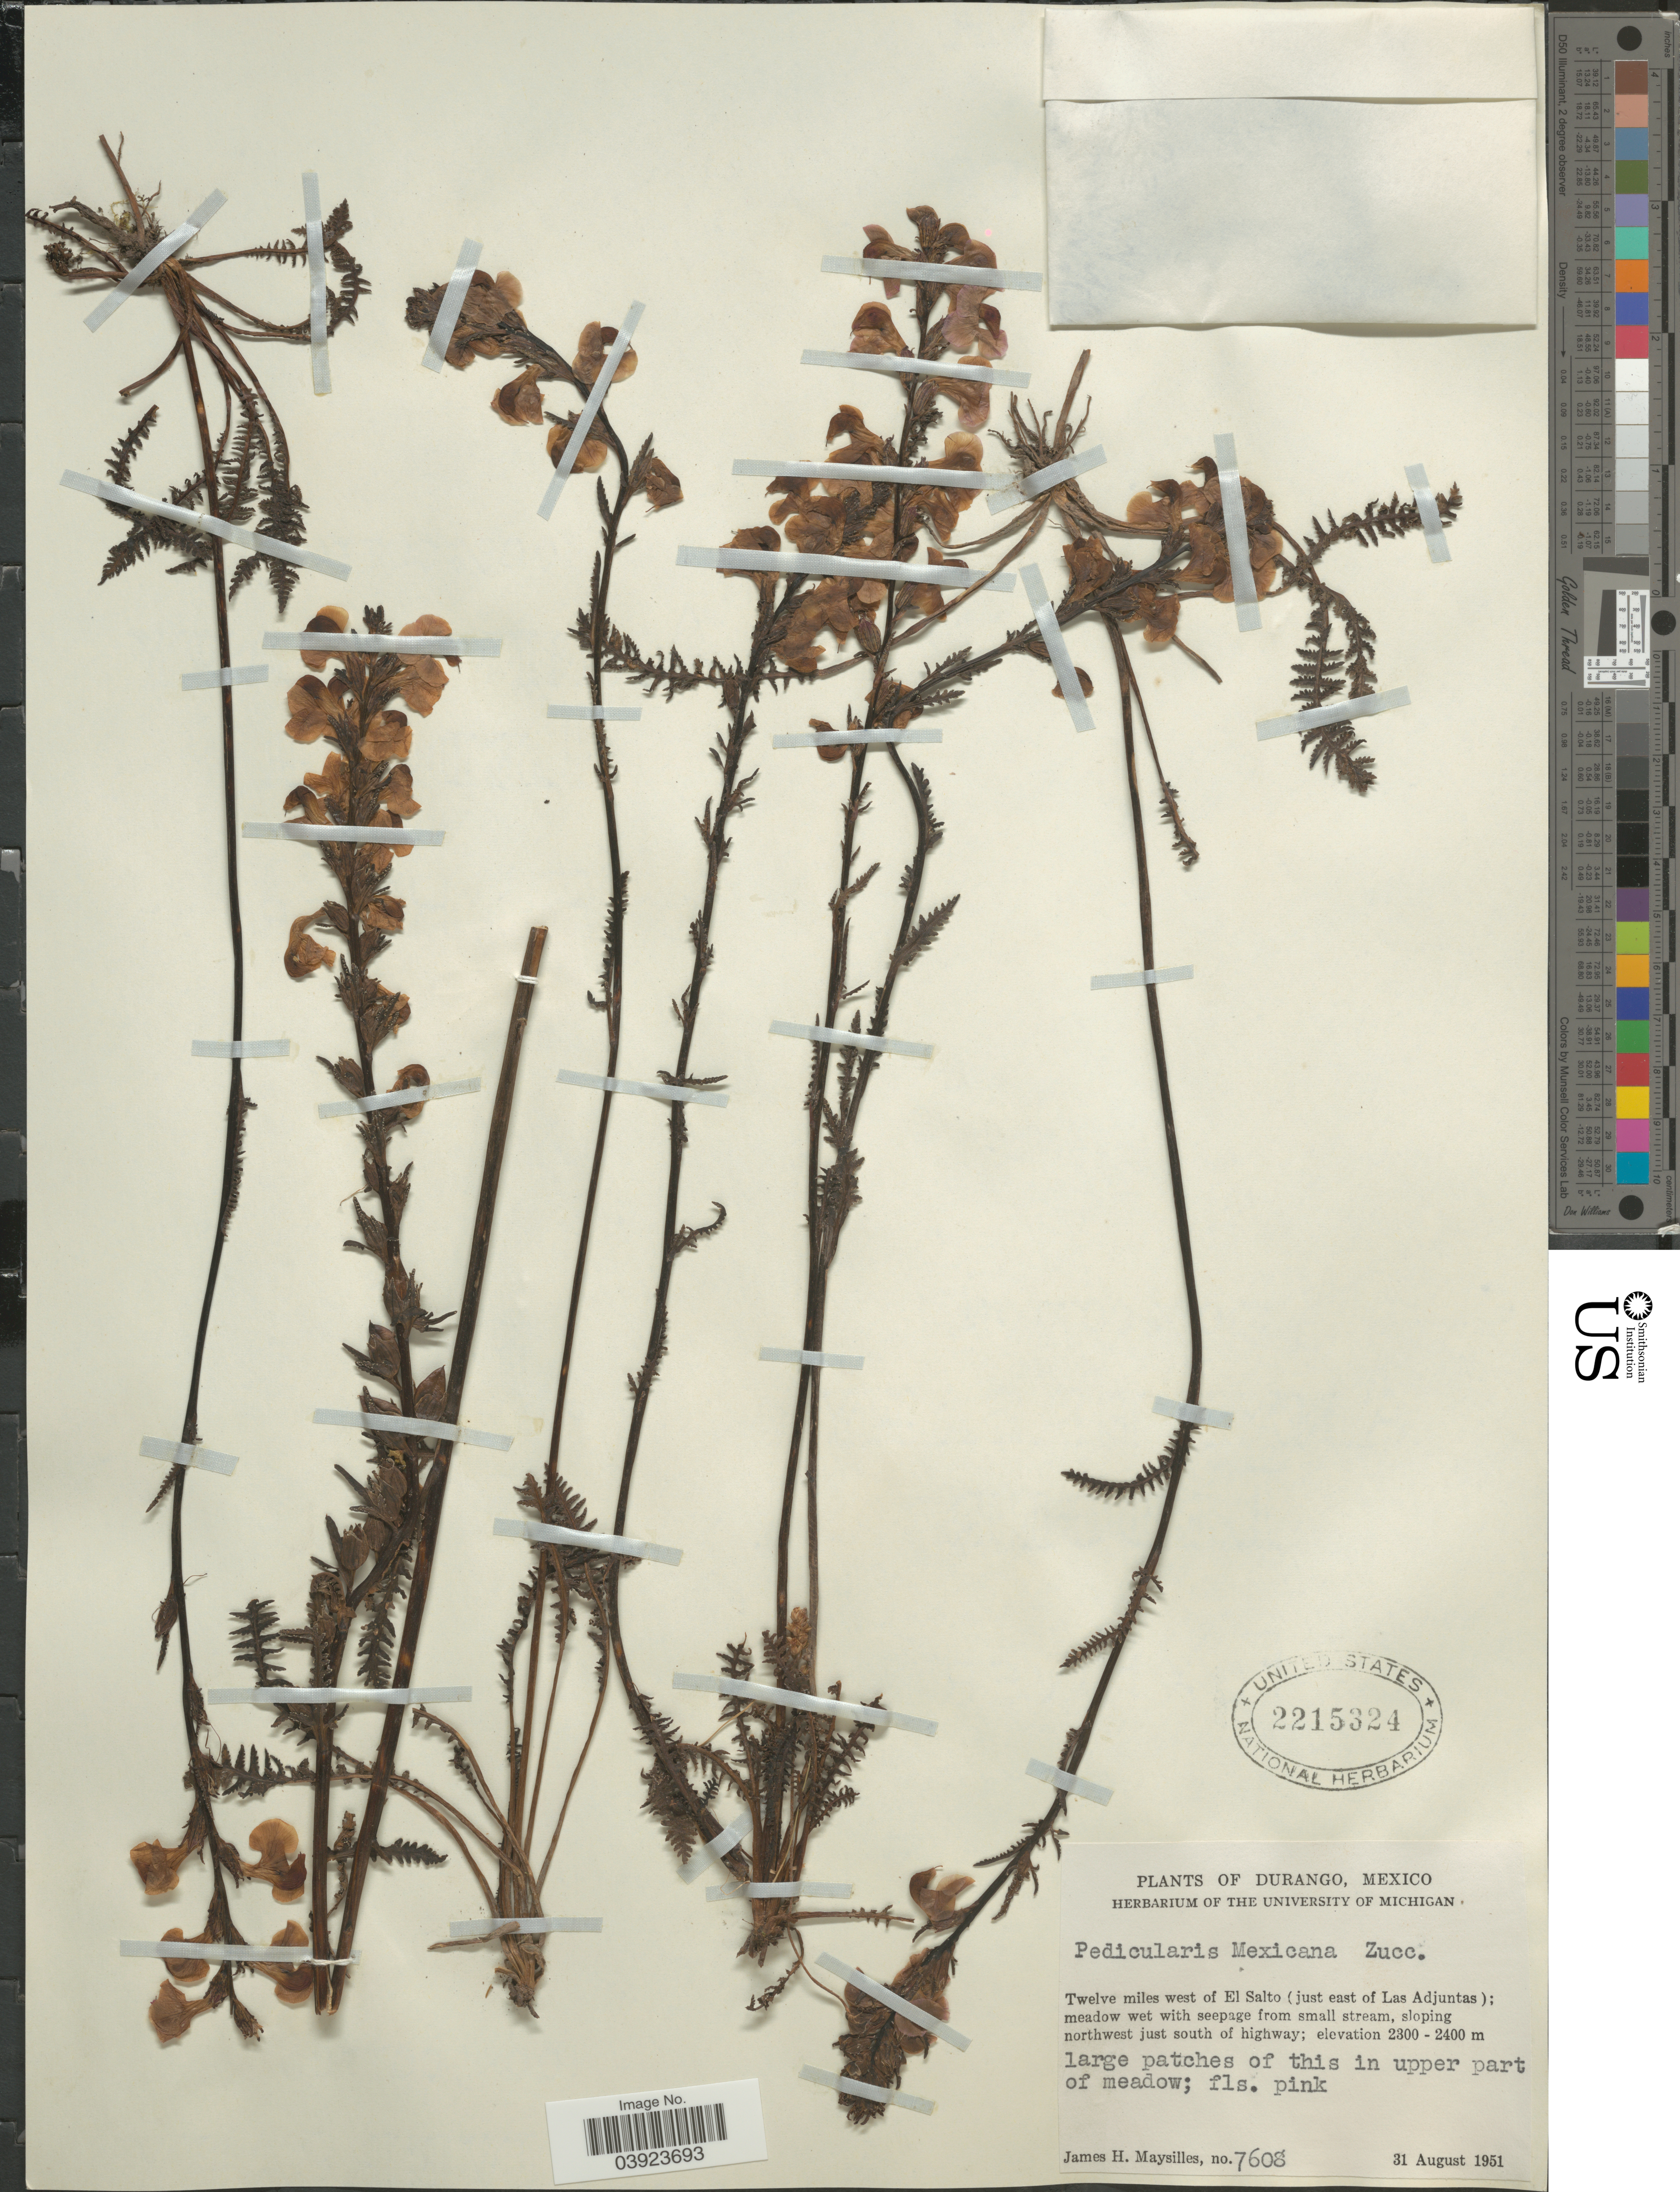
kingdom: Plantae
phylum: Tracheophyta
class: Magnoliopsida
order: Lamiales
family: Orobanchaceae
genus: Pedicularis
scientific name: Pedicularis mexicana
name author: Zucc. ex Bunge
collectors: J. Maysilles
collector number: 7608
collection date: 1951-08-31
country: Mexico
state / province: Durango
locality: Twelve miles west of El Salto (just east of Las Adjuntas); meadow wet with seepage from small stream, sloping northwest just south of highway.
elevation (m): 2300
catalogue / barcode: US 2215324